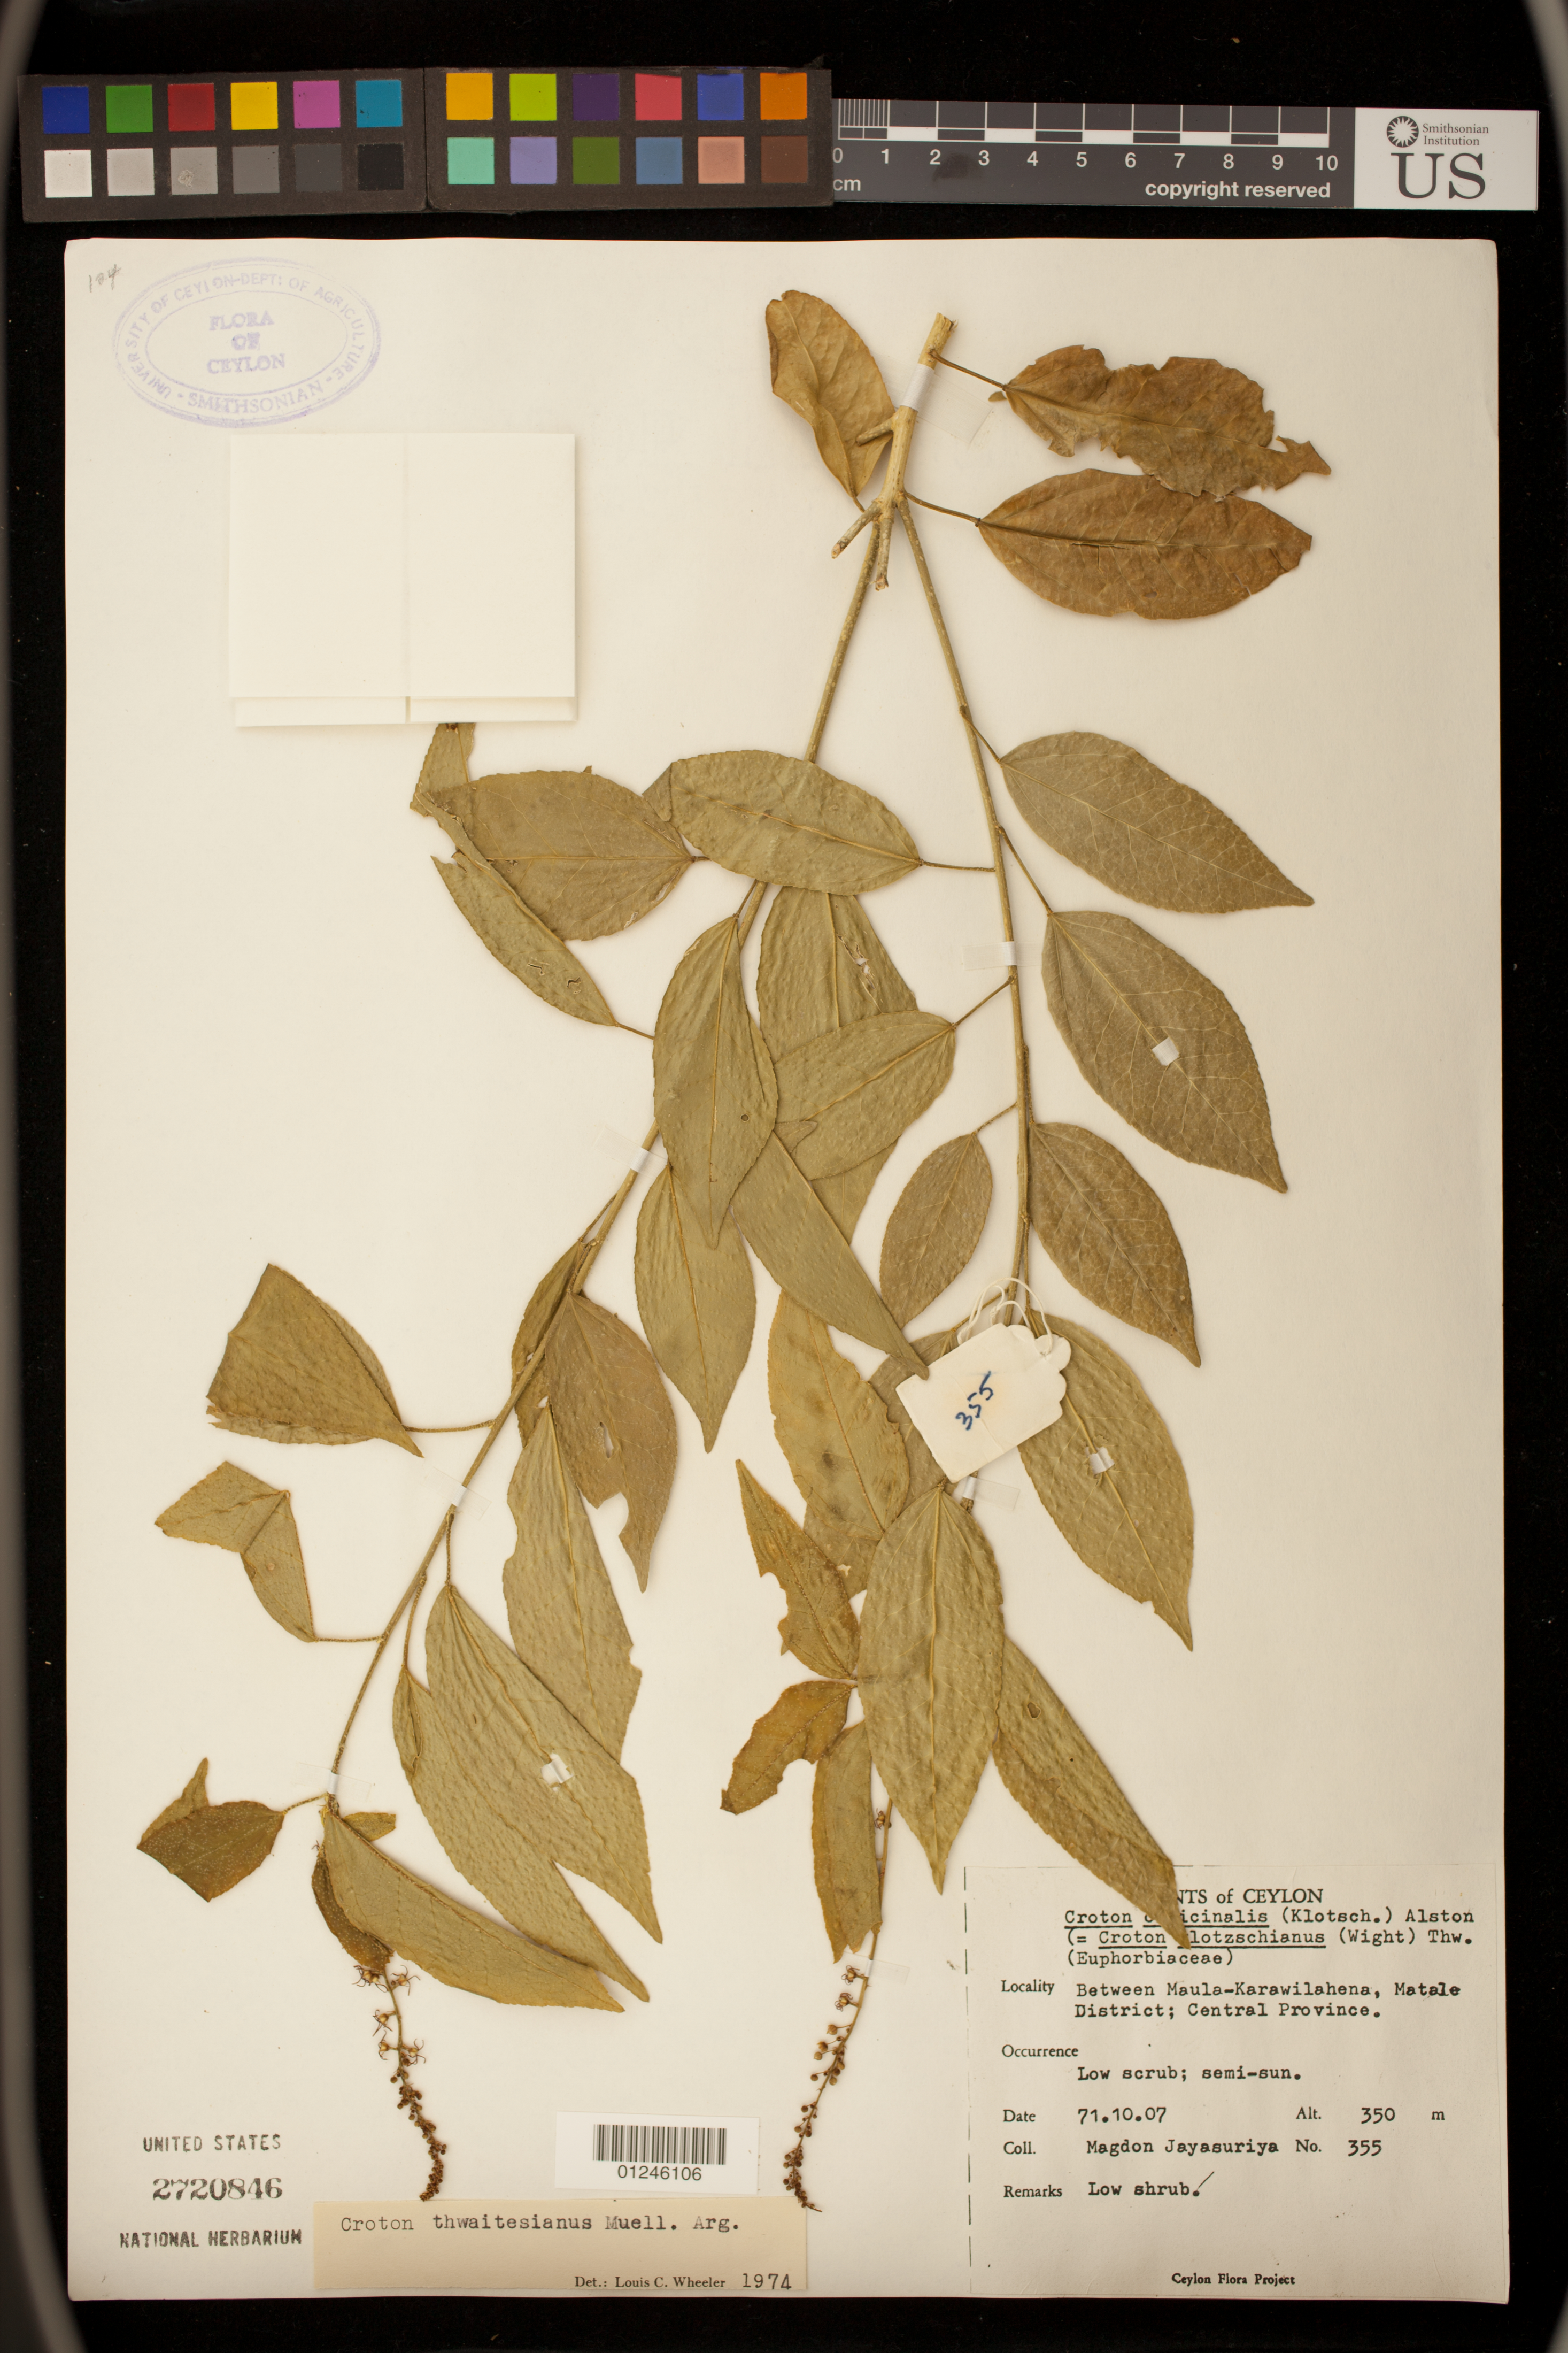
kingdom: Plantae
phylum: Tracheophyta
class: Magnoliopsida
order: Malpighiales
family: Euphorbiaceae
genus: Croton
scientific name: Croton thwaitesianus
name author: Müll. Arg.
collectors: M. Jayasuriya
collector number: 355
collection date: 1971-10-07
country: Sri Lanka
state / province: Central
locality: Between Maula-Karawilahena, Matale District.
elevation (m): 350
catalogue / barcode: US 2720846